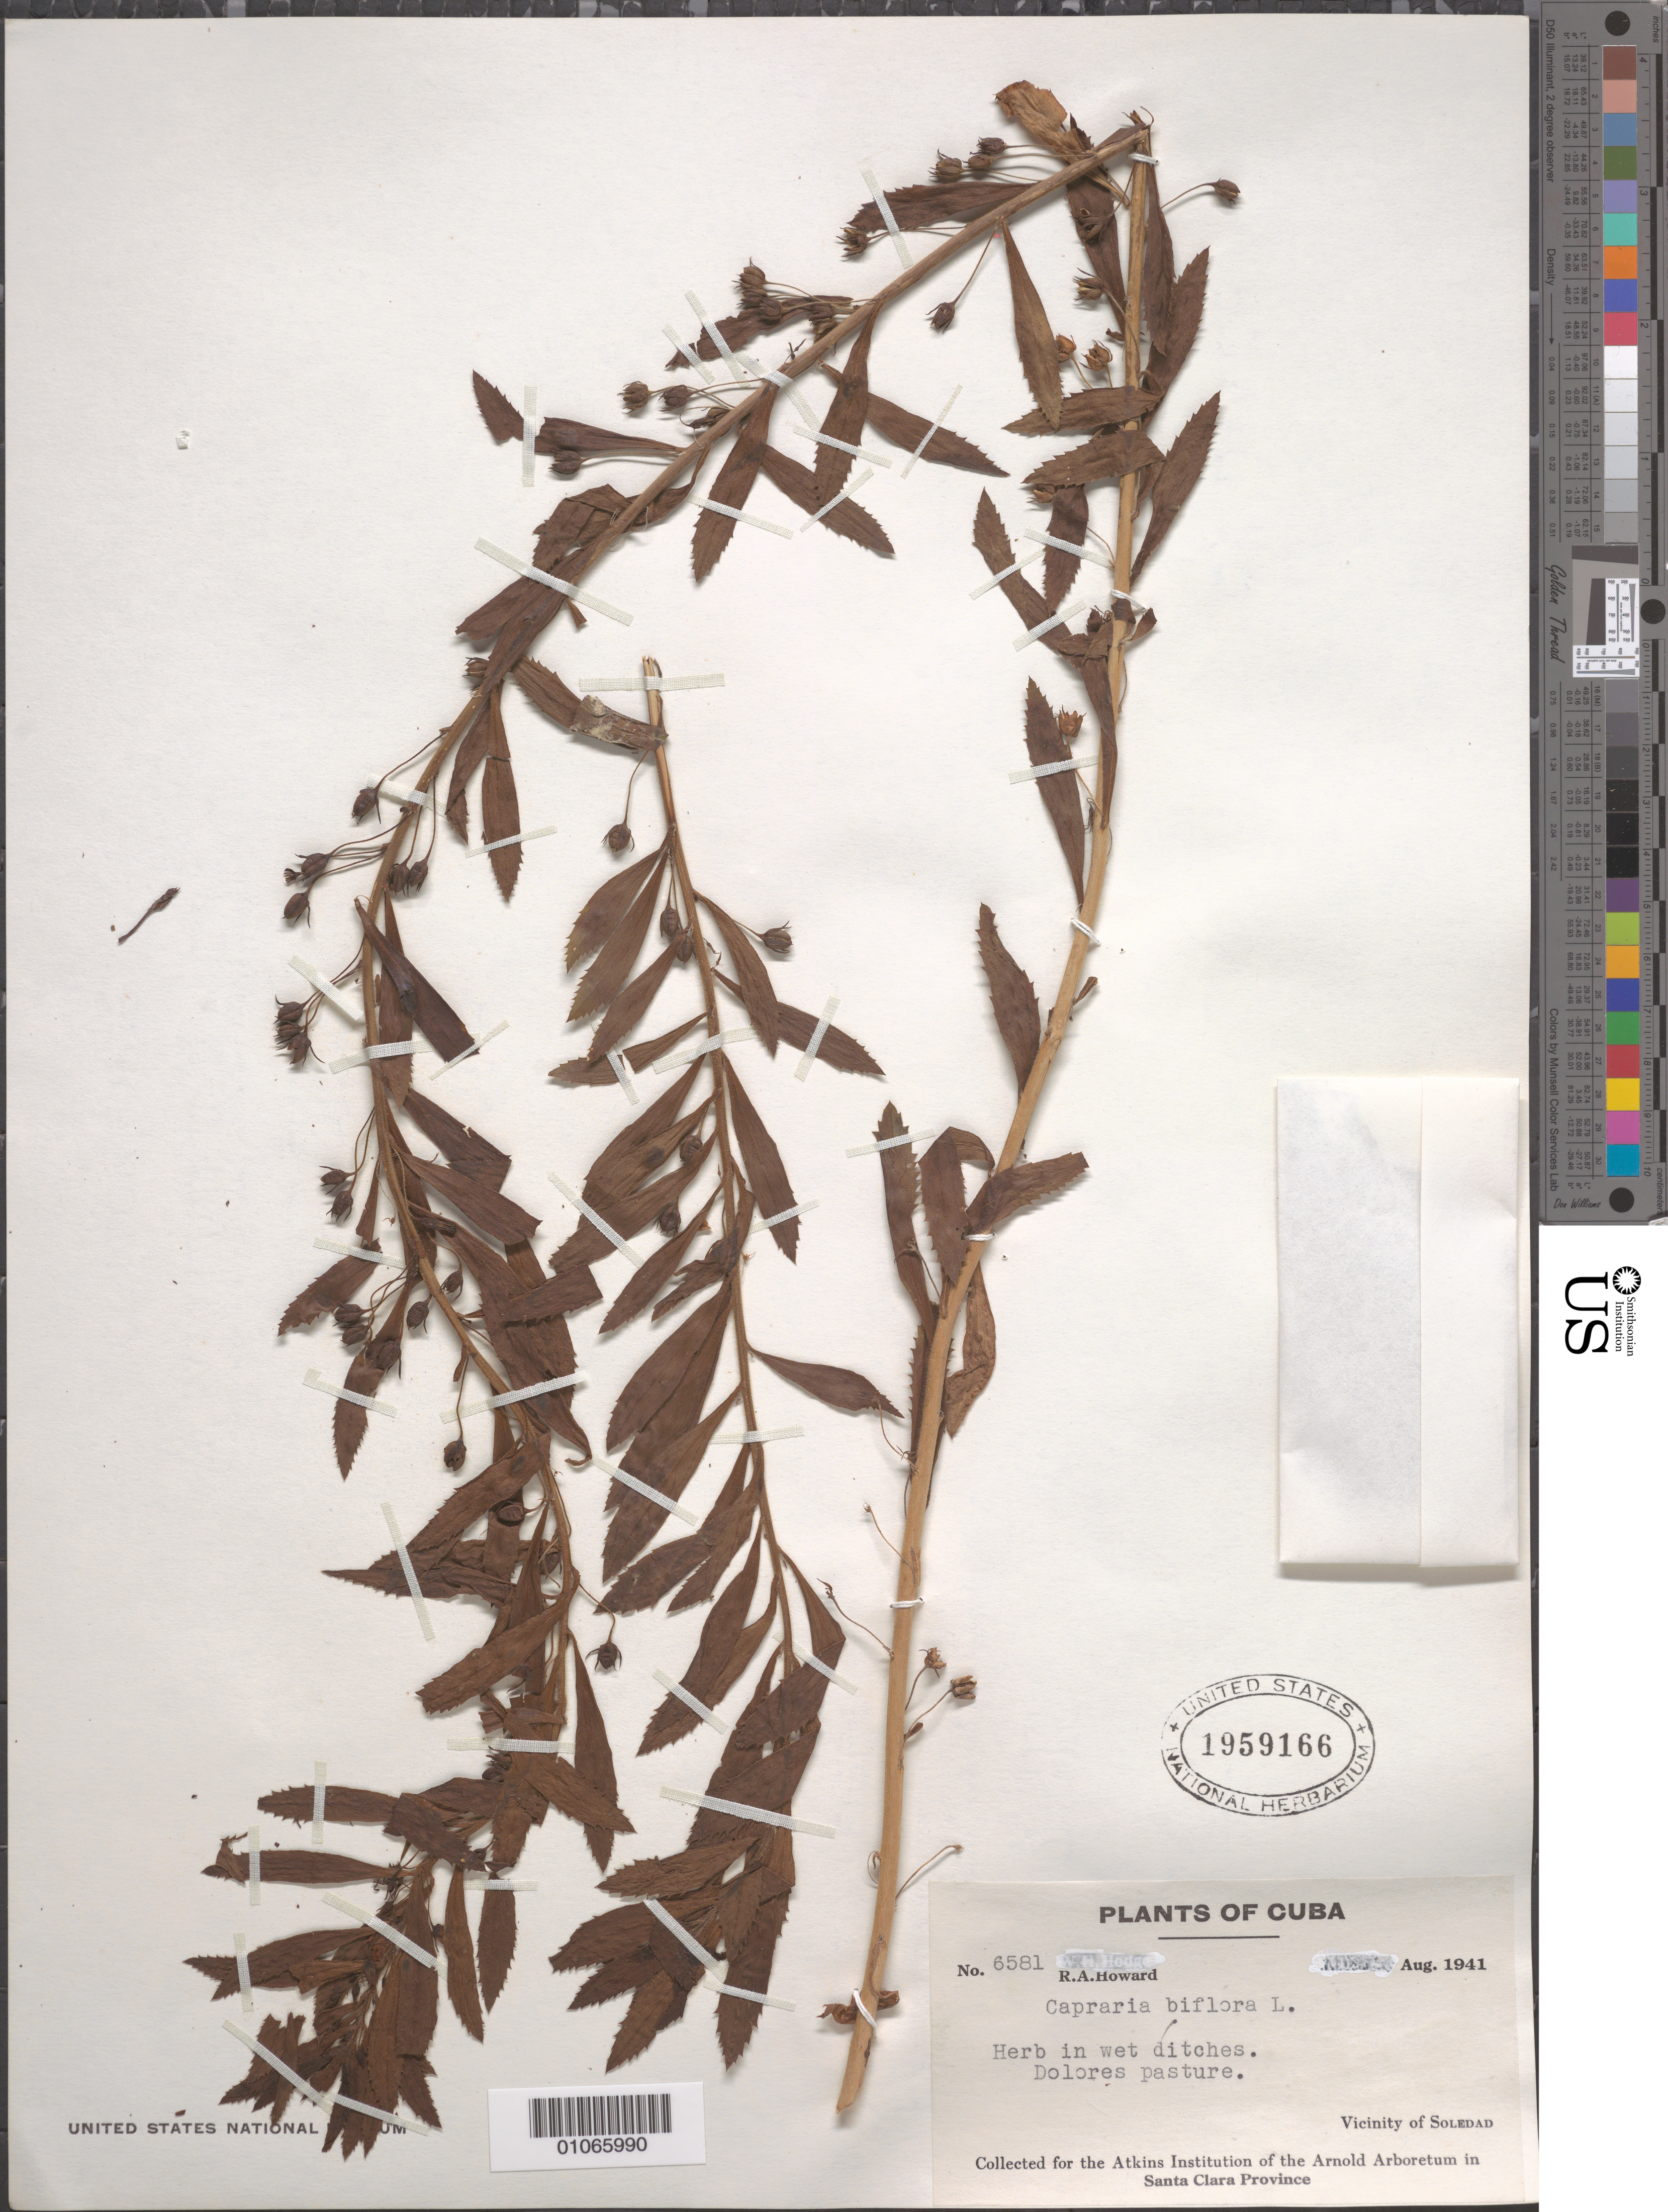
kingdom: Plantae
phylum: Tracheophyta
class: Magnoliopsida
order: Lamiales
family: Scrophulariaceae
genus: Capraria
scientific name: Capraria biflora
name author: L.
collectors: R. A. Howard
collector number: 6581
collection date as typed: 01 Aug 1941 to 31 Aug 1941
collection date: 1941-08-01/1941-08-31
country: Cuba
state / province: Cienfuegos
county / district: Santa Clara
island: Cuba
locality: Vicinity of Soledad, Dolores pasture, in wet ditches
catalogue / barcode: US 1959166